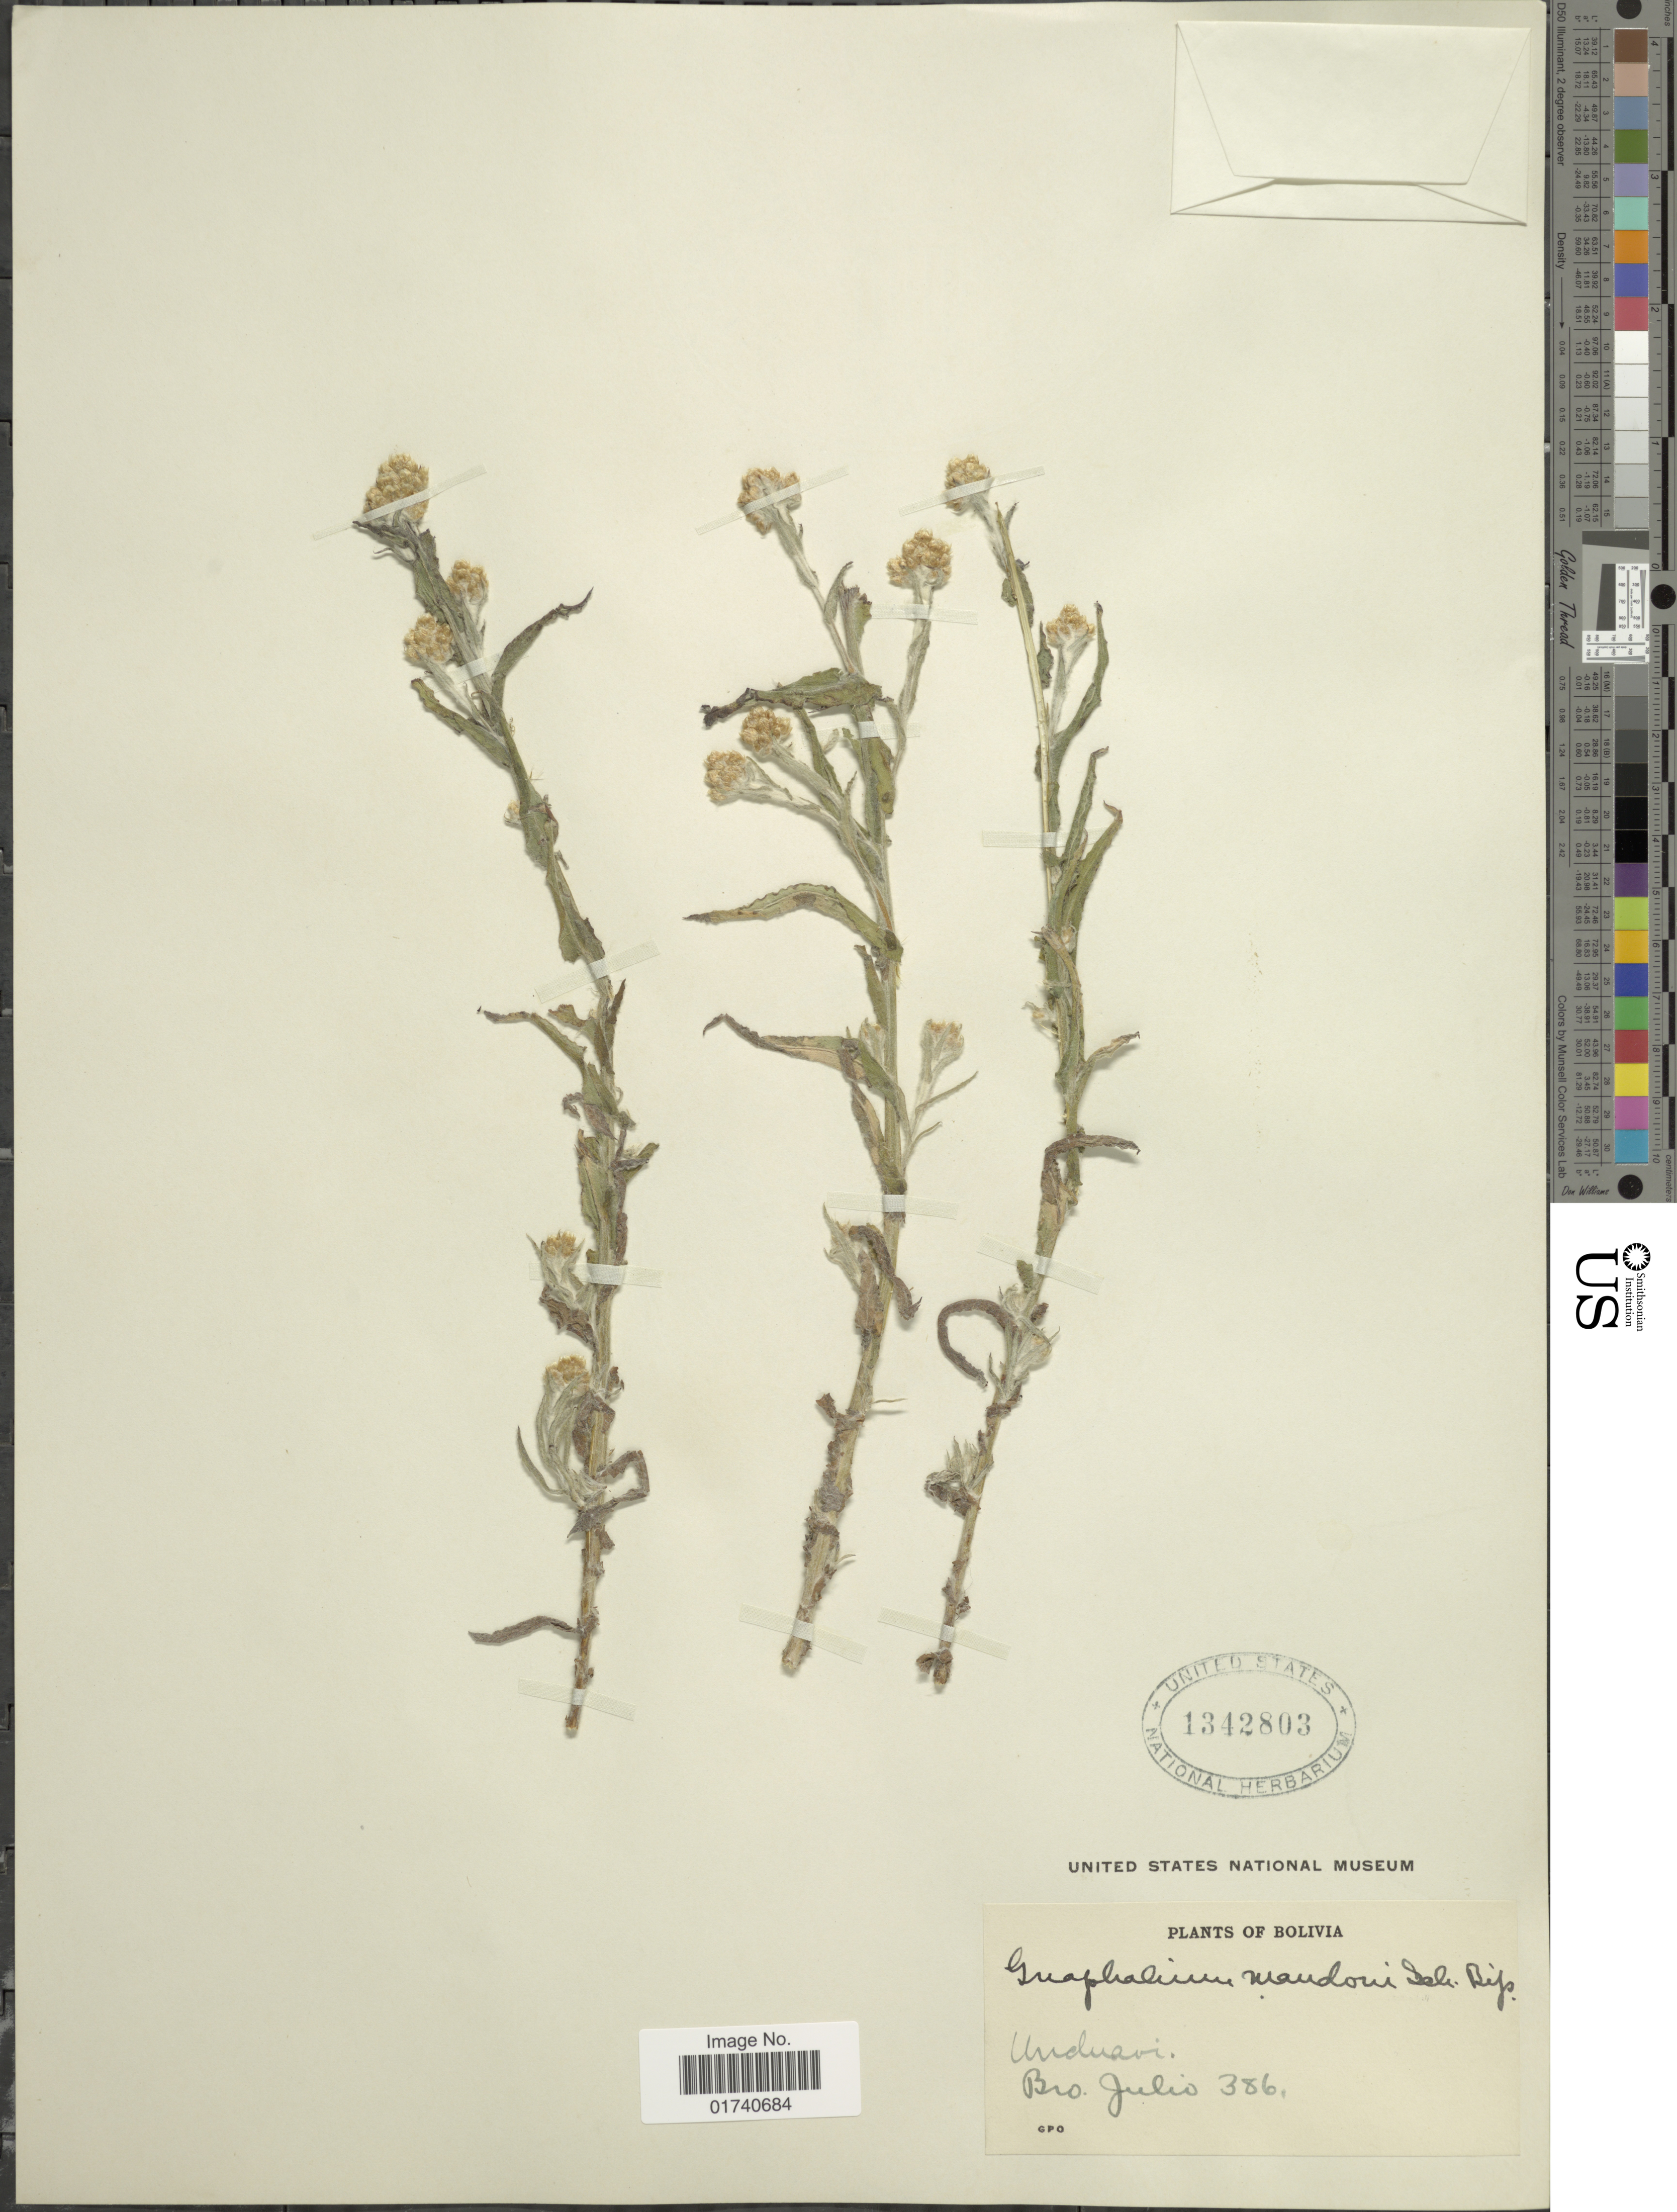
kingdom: Plantae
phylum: Tracheophyta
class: Magnoliopsida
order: Asterales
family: Asteraceae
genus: Pseudognaphalium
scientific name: Pseudognaphalium gaudichaudianum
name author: (DC.) Anderb.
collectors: Bro. Julio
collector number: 386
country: Bolivia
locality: Unduavi.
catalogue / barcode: US 1342803